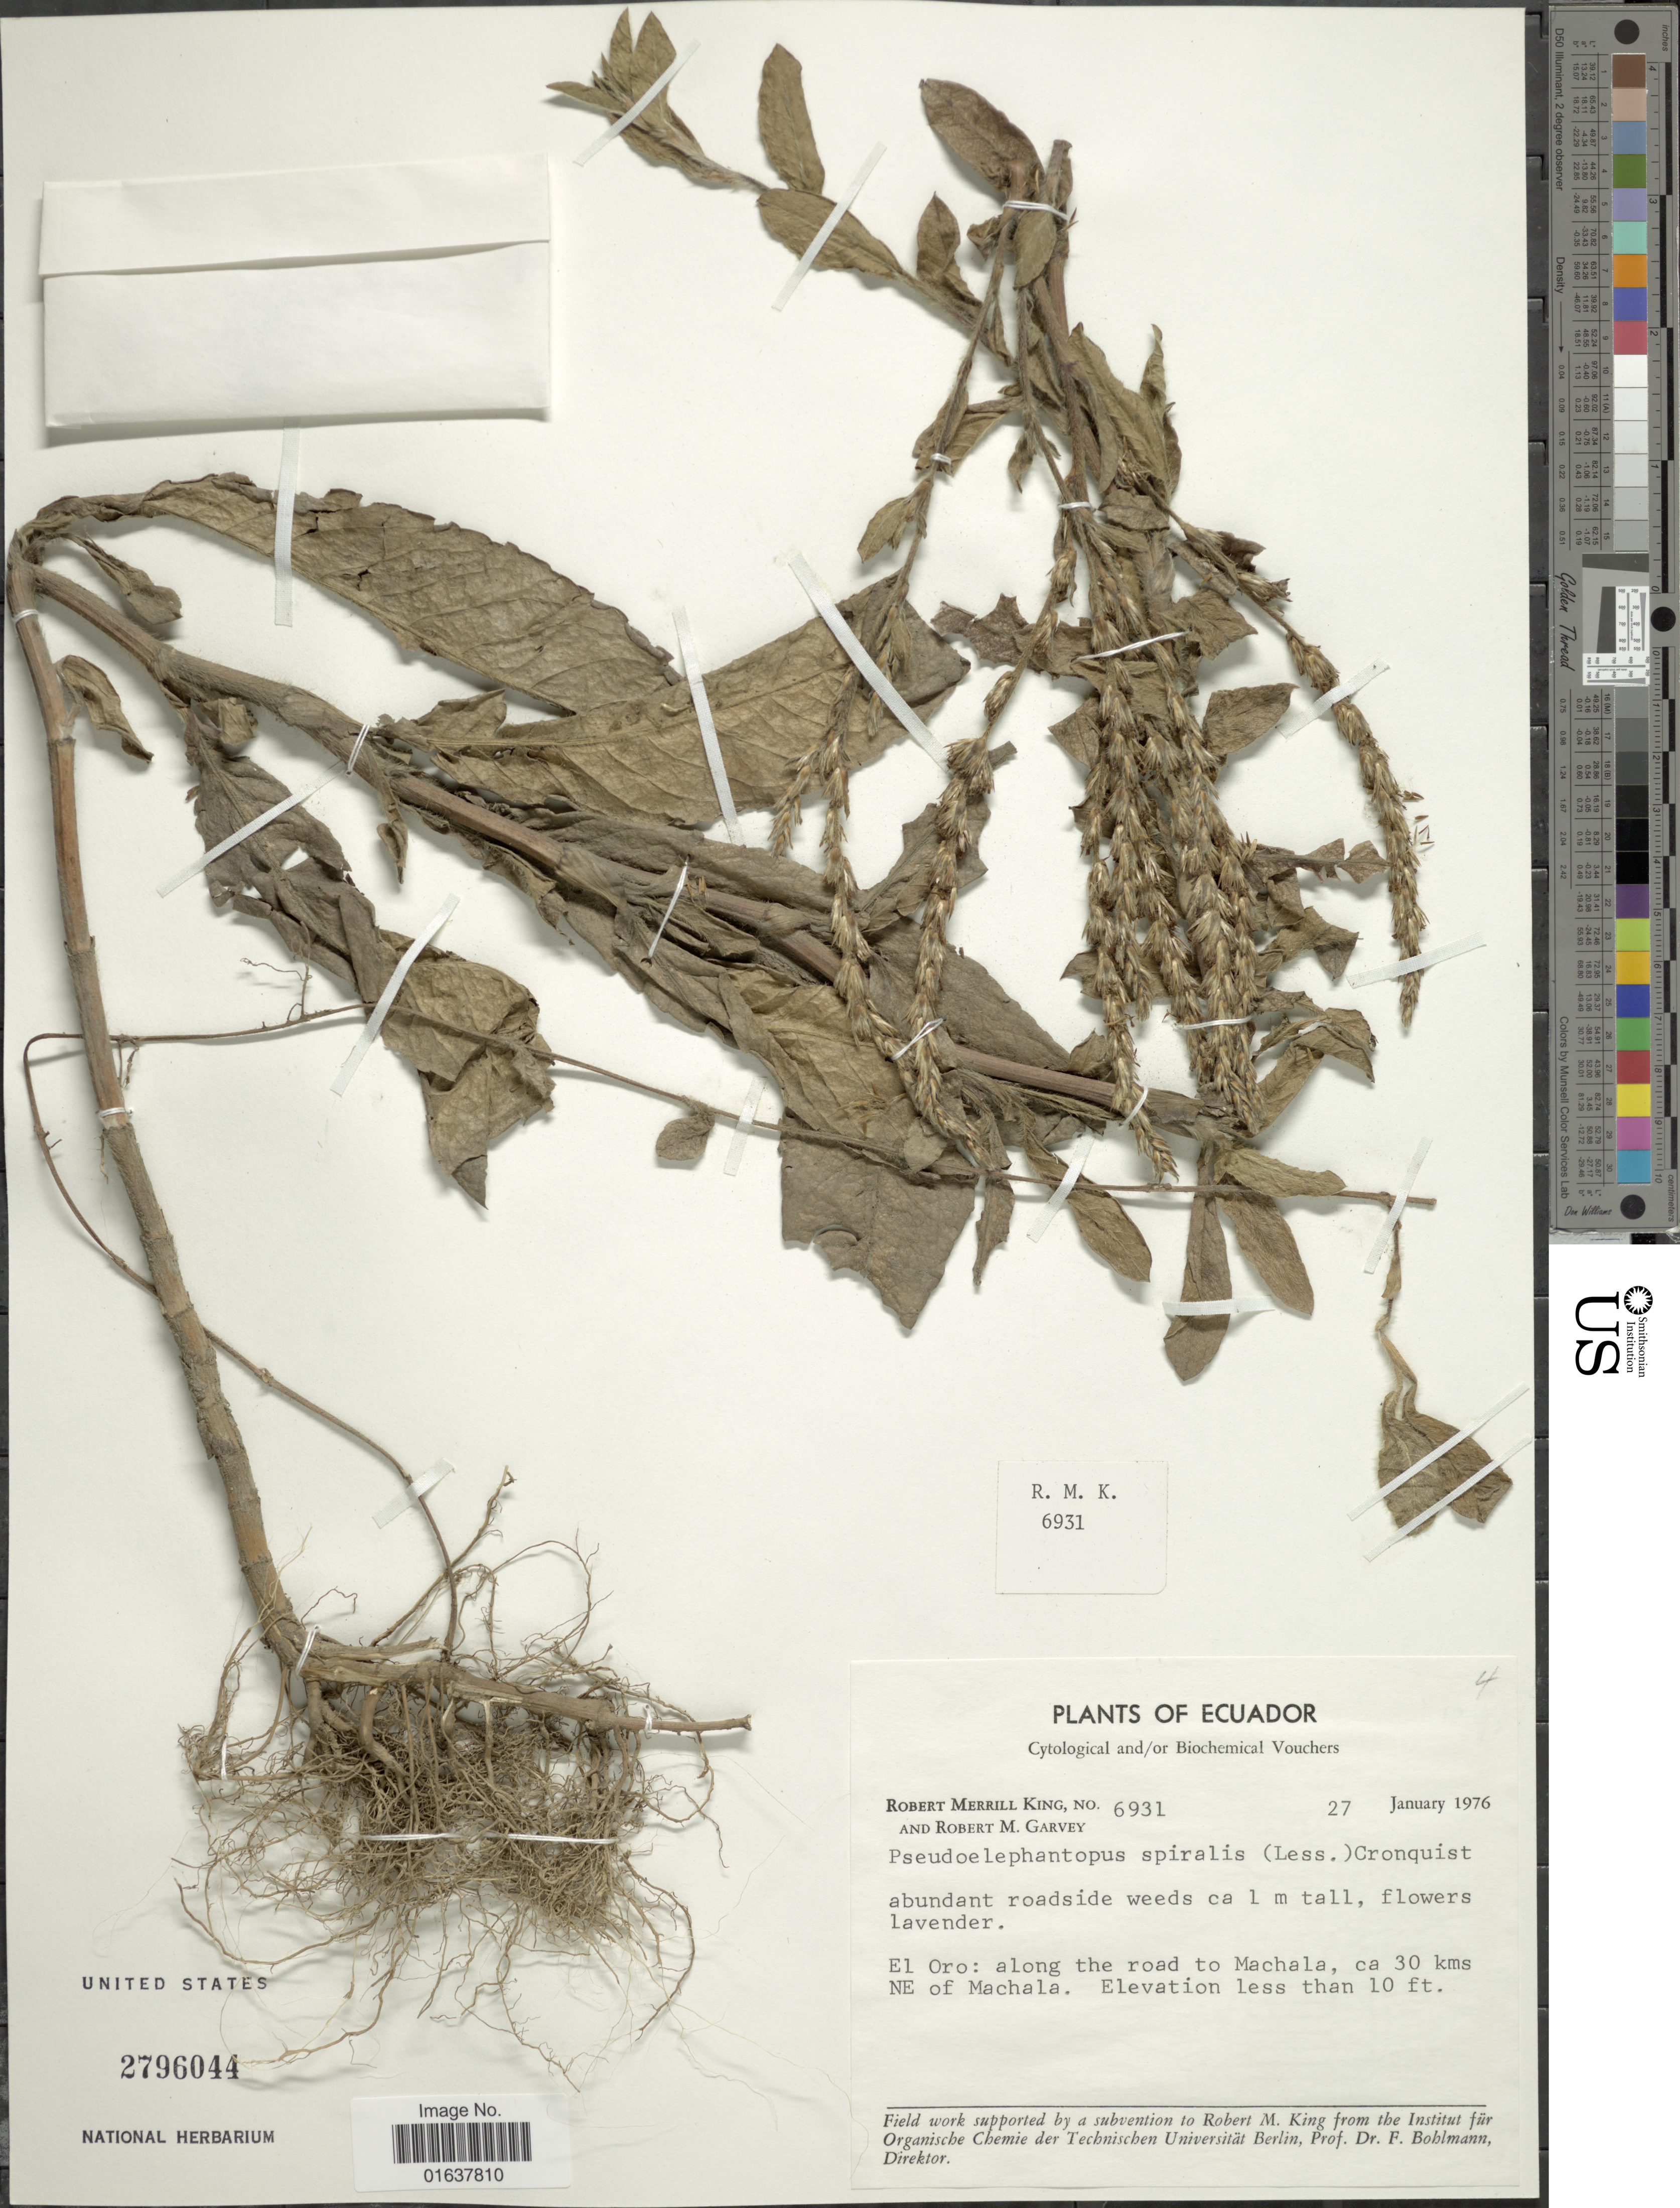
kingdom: Plantae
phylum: Tracheophyta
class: Magnoliopsida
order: Asterales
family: Asteraceae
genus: Pseudelephantopus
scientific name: Pseudelephantopus spiralis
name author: (Less.) Cronquist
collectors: R. M. King & R. Garvey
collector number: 6931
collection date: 1976-01-27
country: Ecuador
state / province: El Oro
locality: El Oro: along the road to Machala, 30 kms NE of Machala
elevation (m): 3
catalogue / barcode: US 2796044